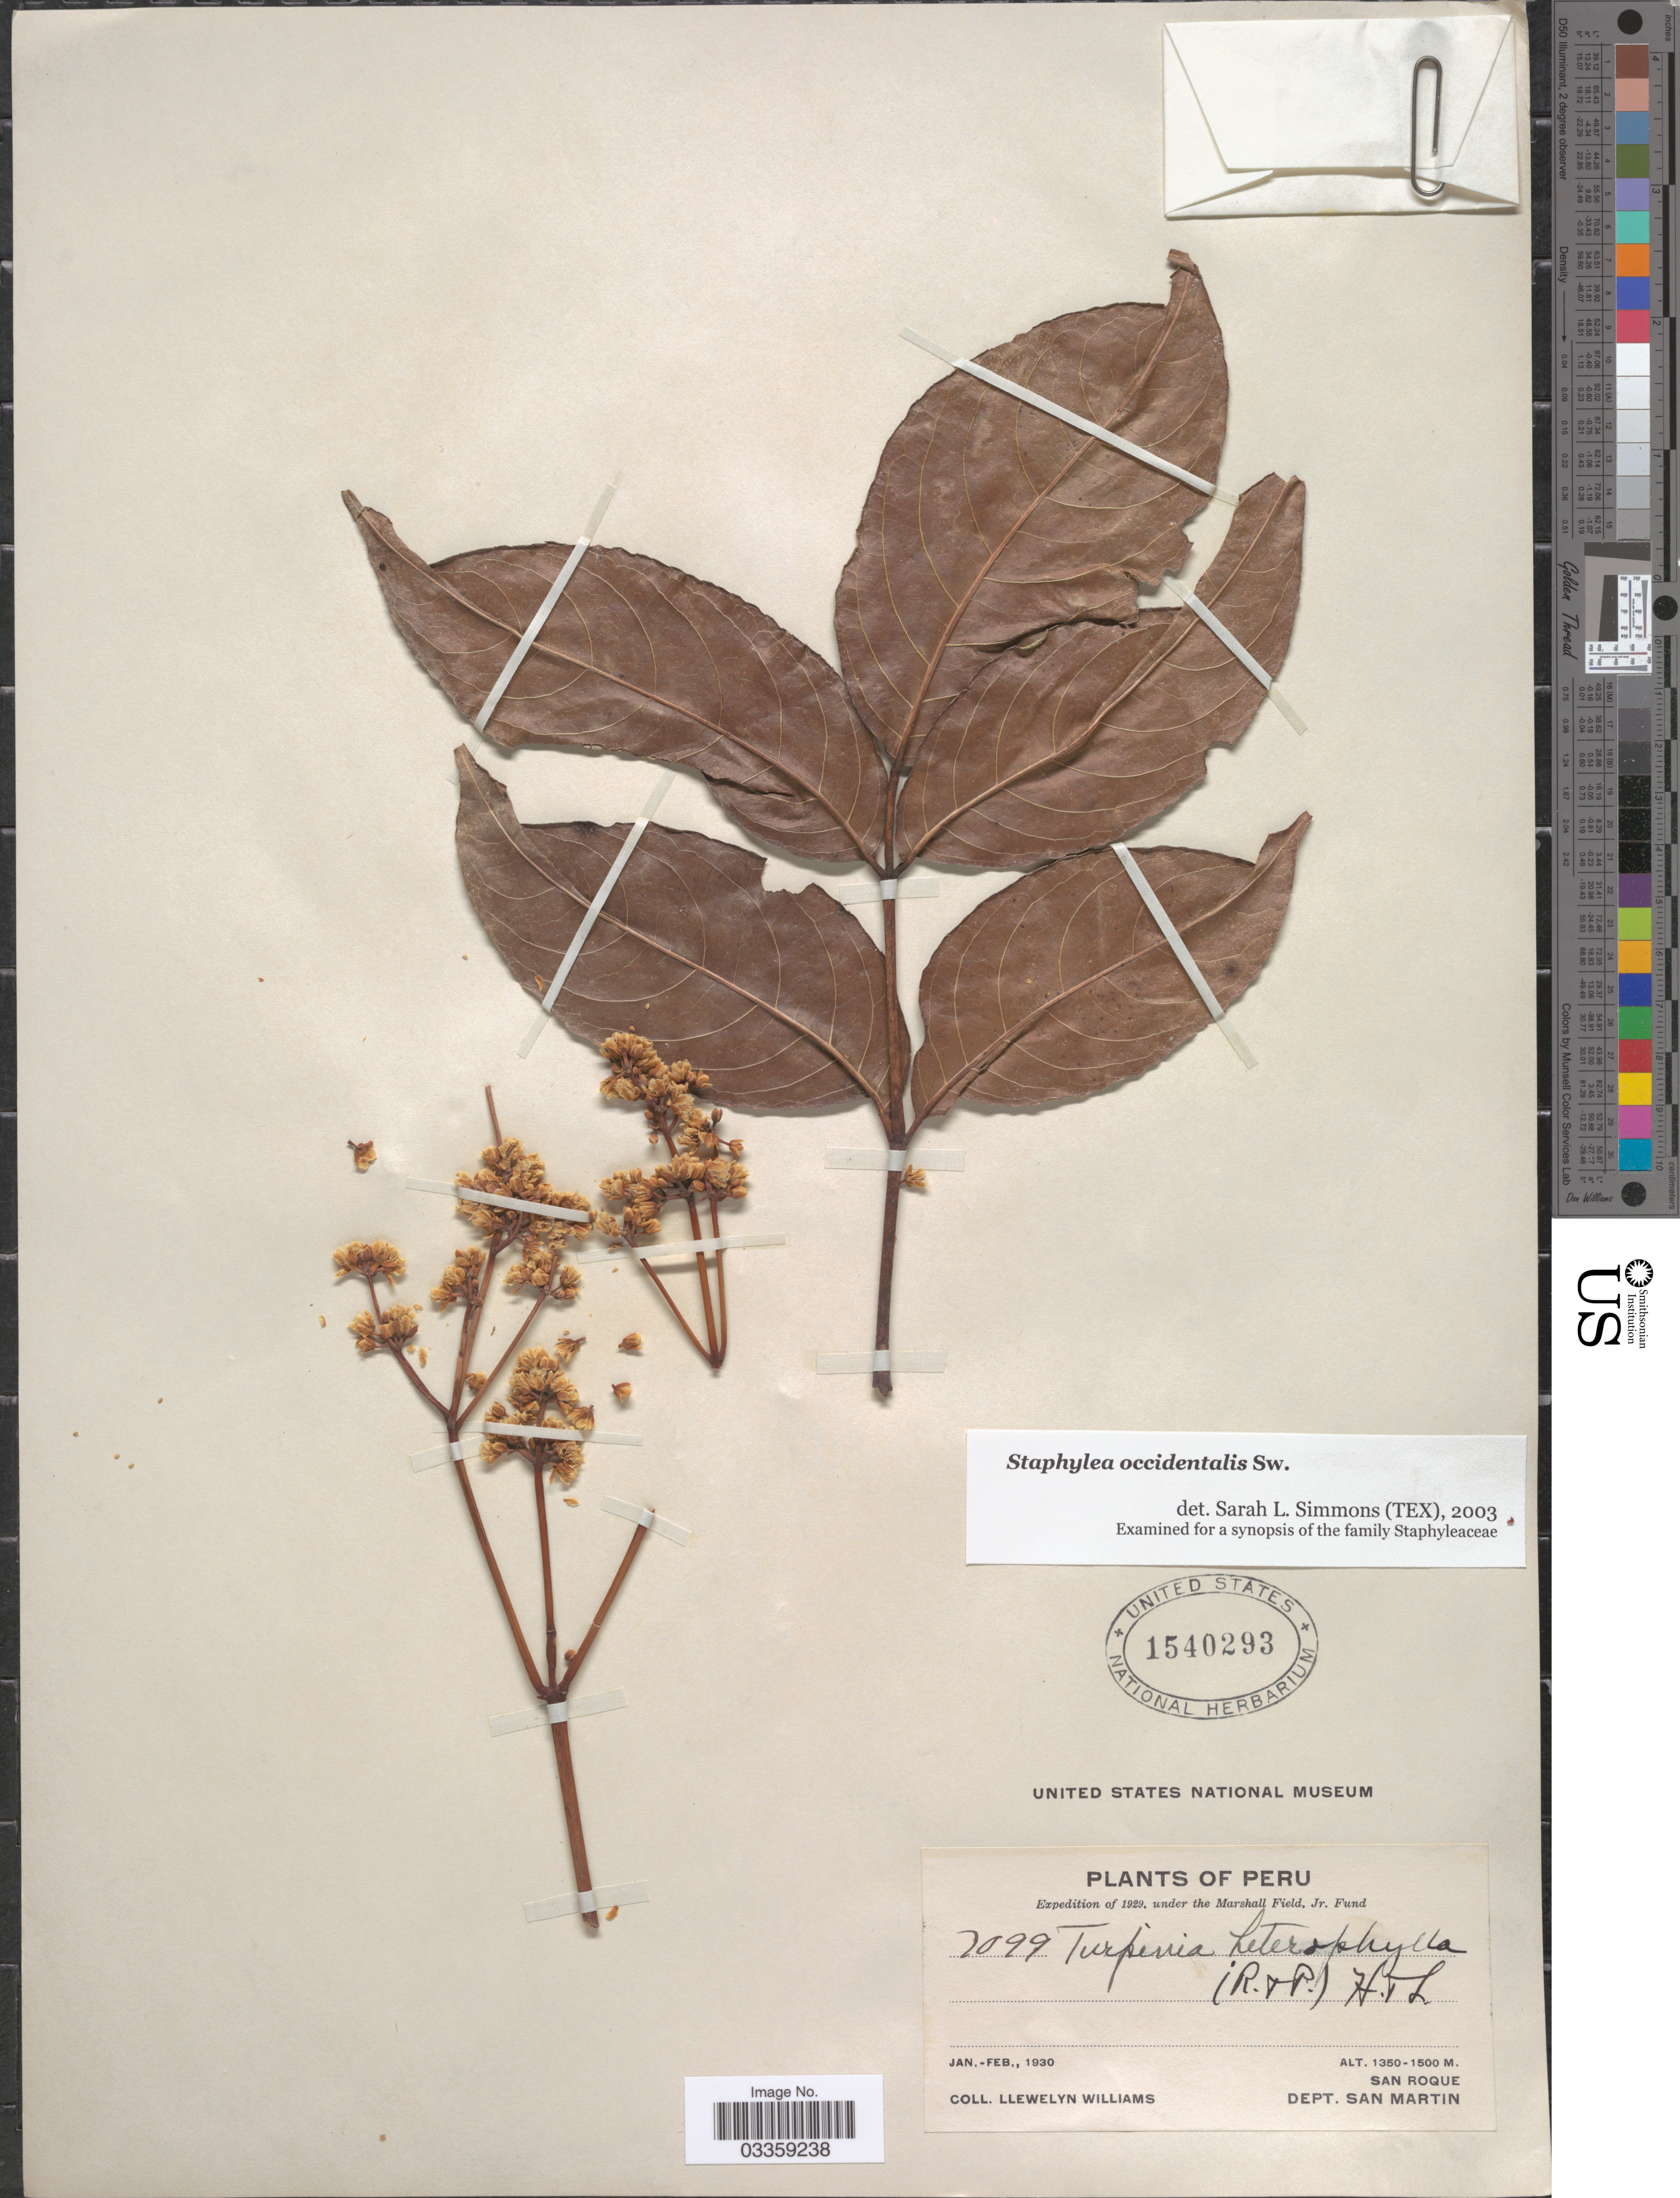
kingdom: Plantae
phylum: Tracheophyta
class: Magnoliopsida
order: Crossosomatales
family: Staphyleaceae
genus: Turpinia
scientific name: Turpinia occidentalis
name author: (Sw.) G. Don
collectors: Ll. Williams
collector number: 2099*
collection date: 1930-01/1930-02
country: Peru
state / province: San Martín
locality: San Roque, Dept. San Martin.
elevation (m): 1350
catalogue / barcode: US 1540293